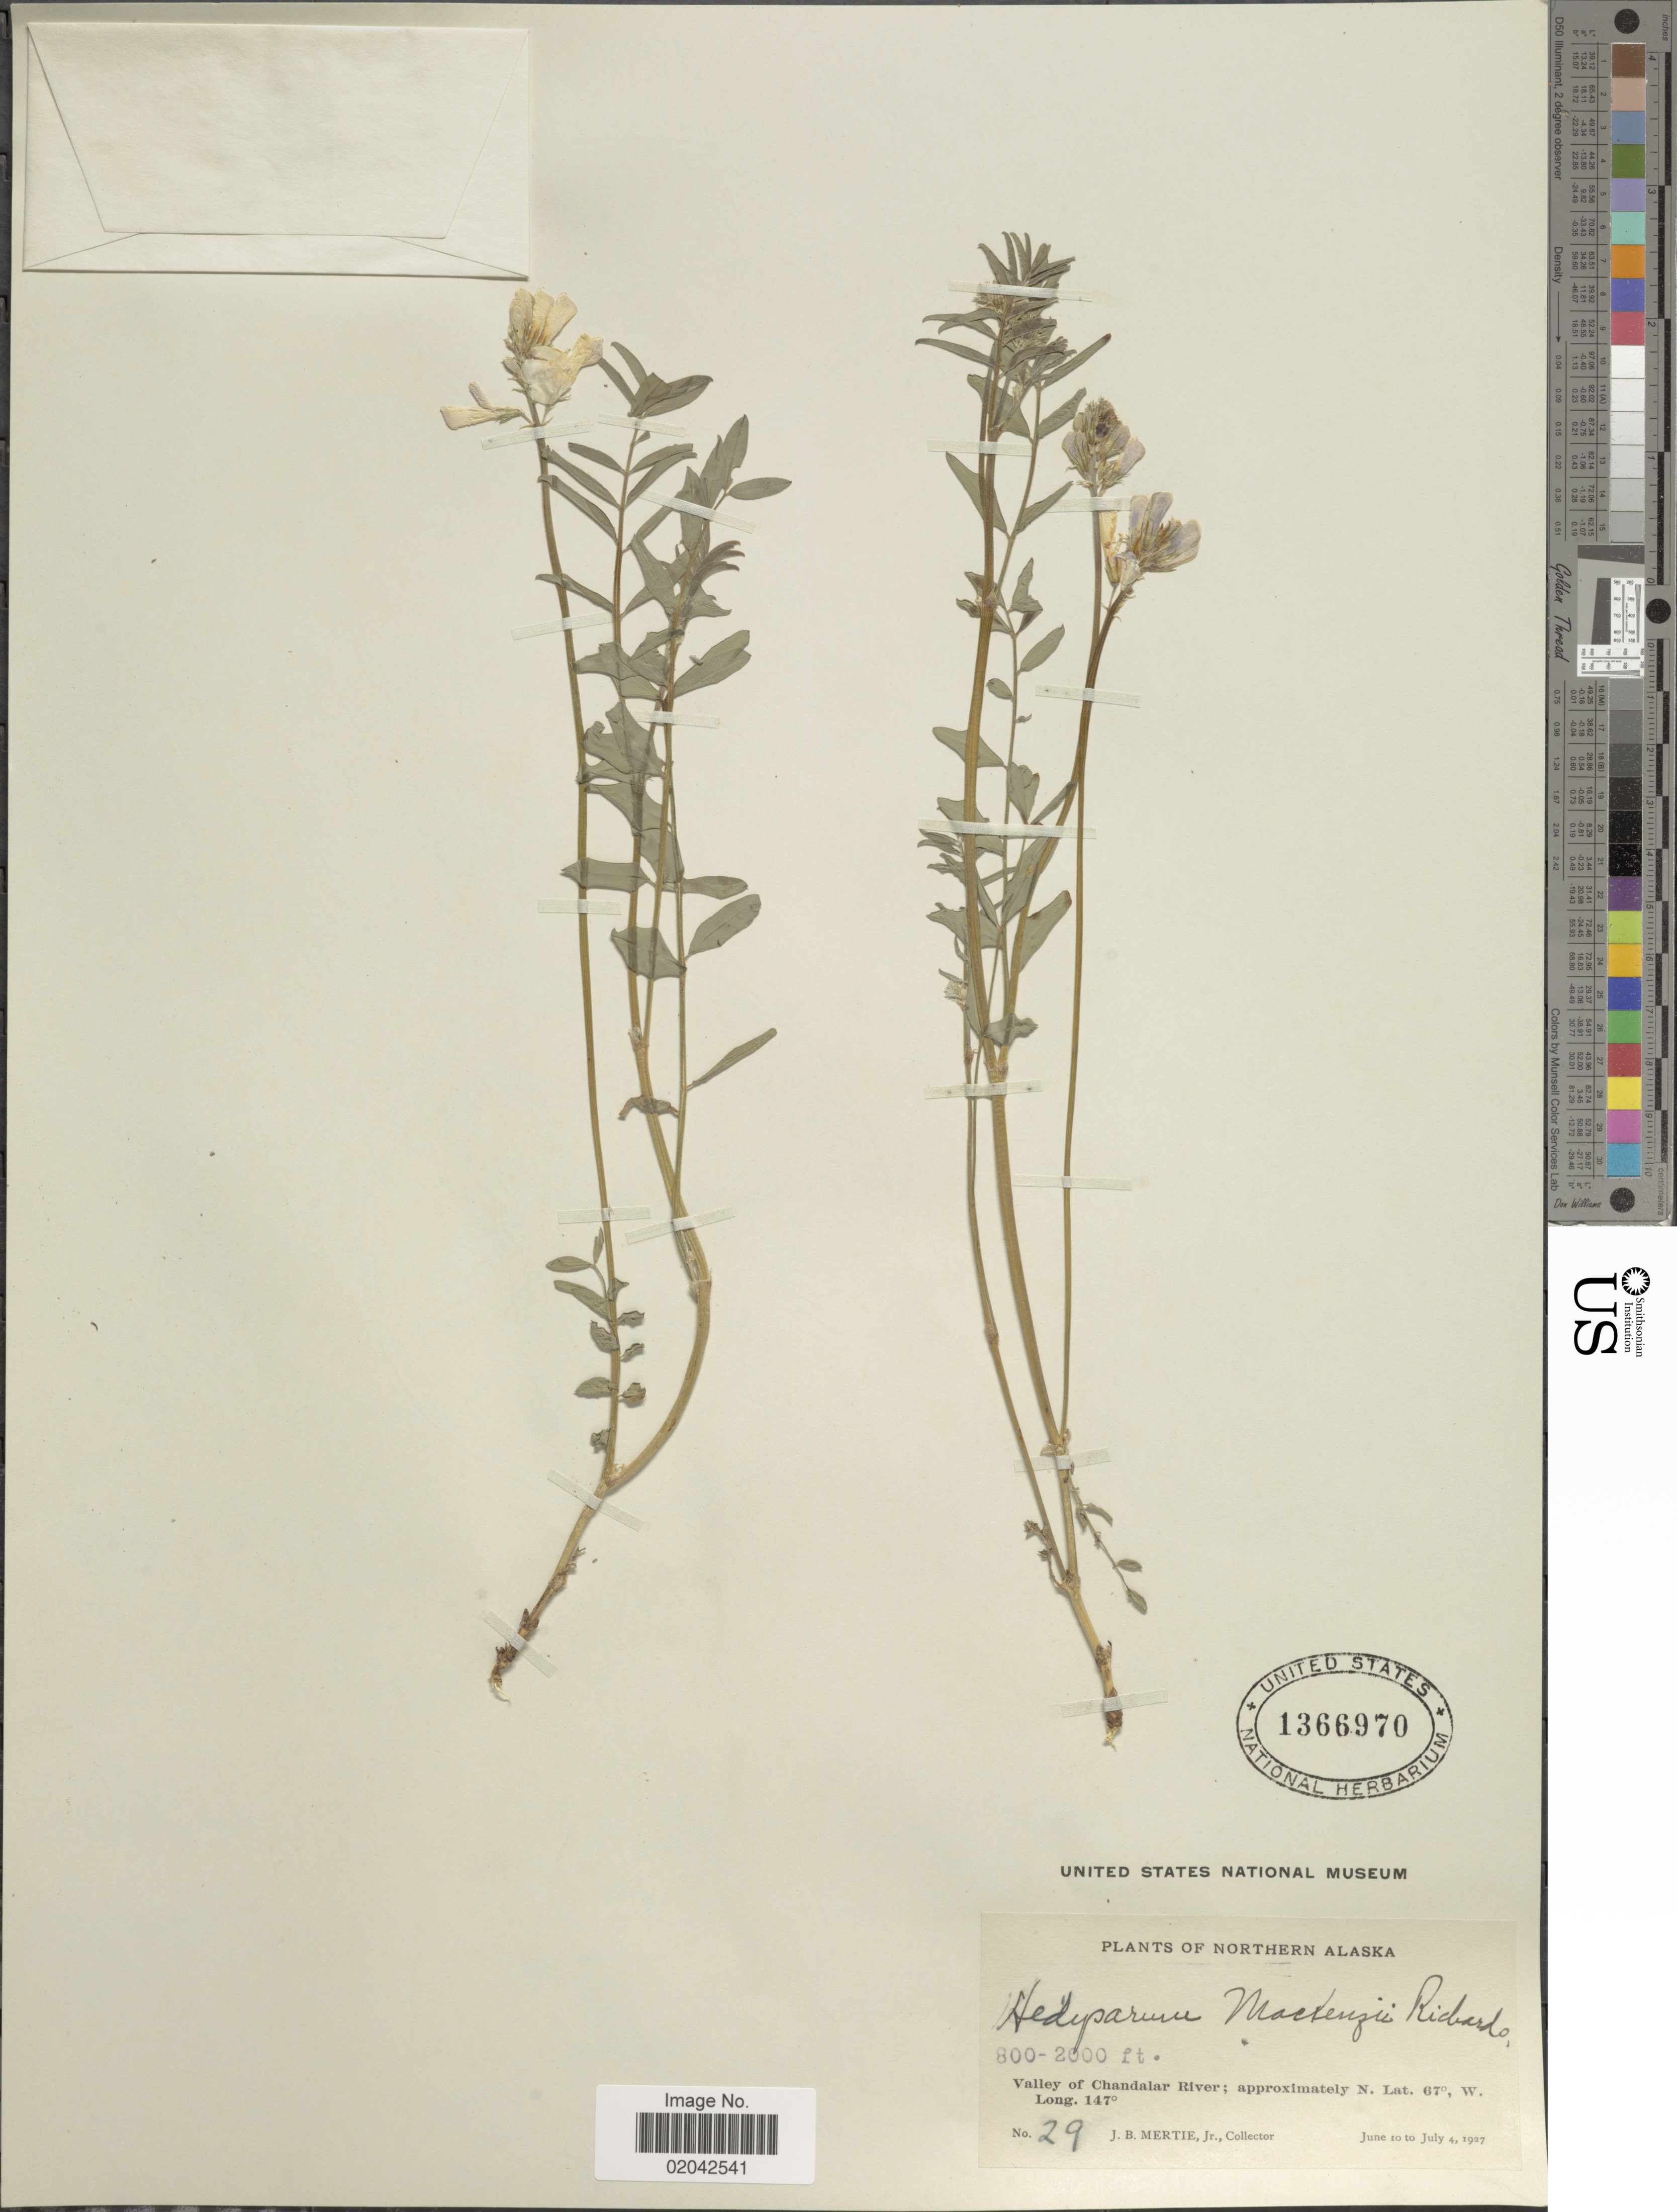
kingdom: Plantae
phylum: Tracheophyta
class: Magnoliopsida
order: Fabales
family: Fabaceae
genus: Hedysarum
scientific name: Hedysarum mackenziei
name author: Richardson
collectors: J. Mertie Jr.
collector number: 29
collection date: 1927-06-10/1927-07-04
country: United States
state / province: Alaska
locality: Northern Alaska, Valley of Chandalar River.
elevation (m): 244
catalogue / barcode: US 1366970